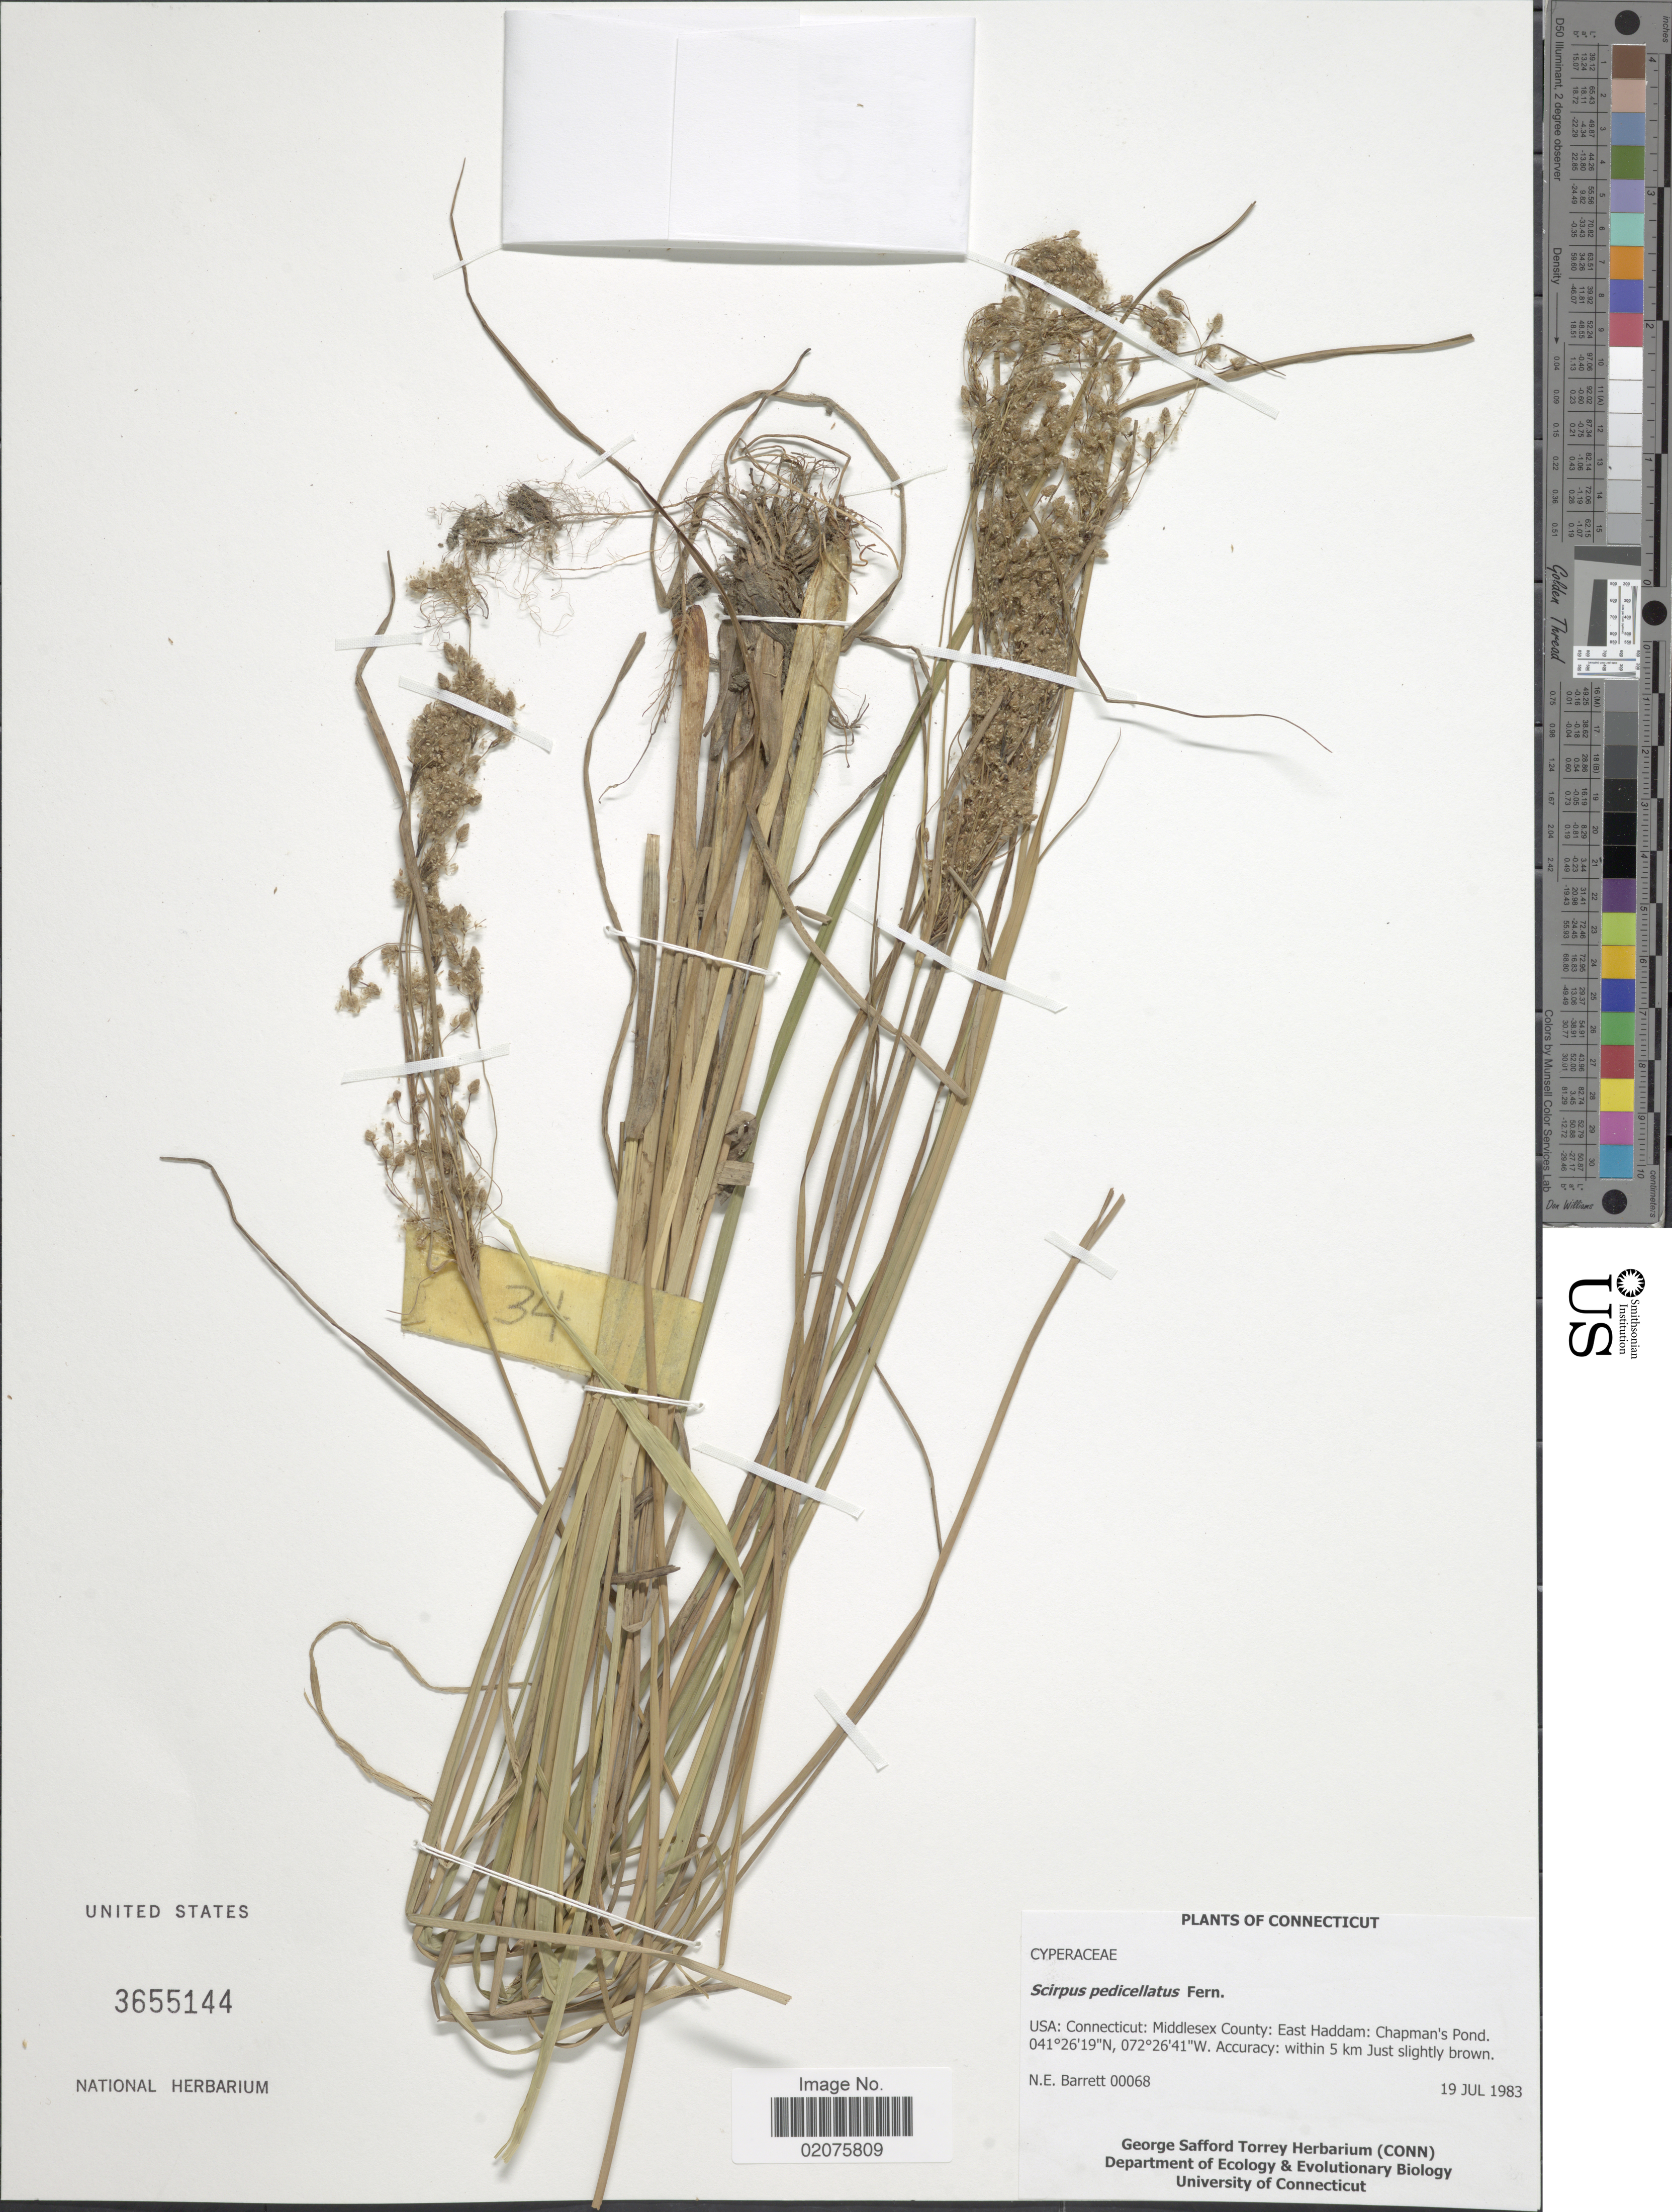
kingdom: Plantae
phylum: Tracheophyta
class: Liliopsida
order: Poales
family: Cyperaceae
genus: Scirpus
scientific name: Scirpus pedicellatus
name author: Fernald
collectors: N. Barrett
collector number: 00068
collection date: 1983-07-19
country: United States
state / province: Connecticut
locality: USA: Middlesex County: East Haddam: Chapman's Pond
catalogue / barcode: US 3655144